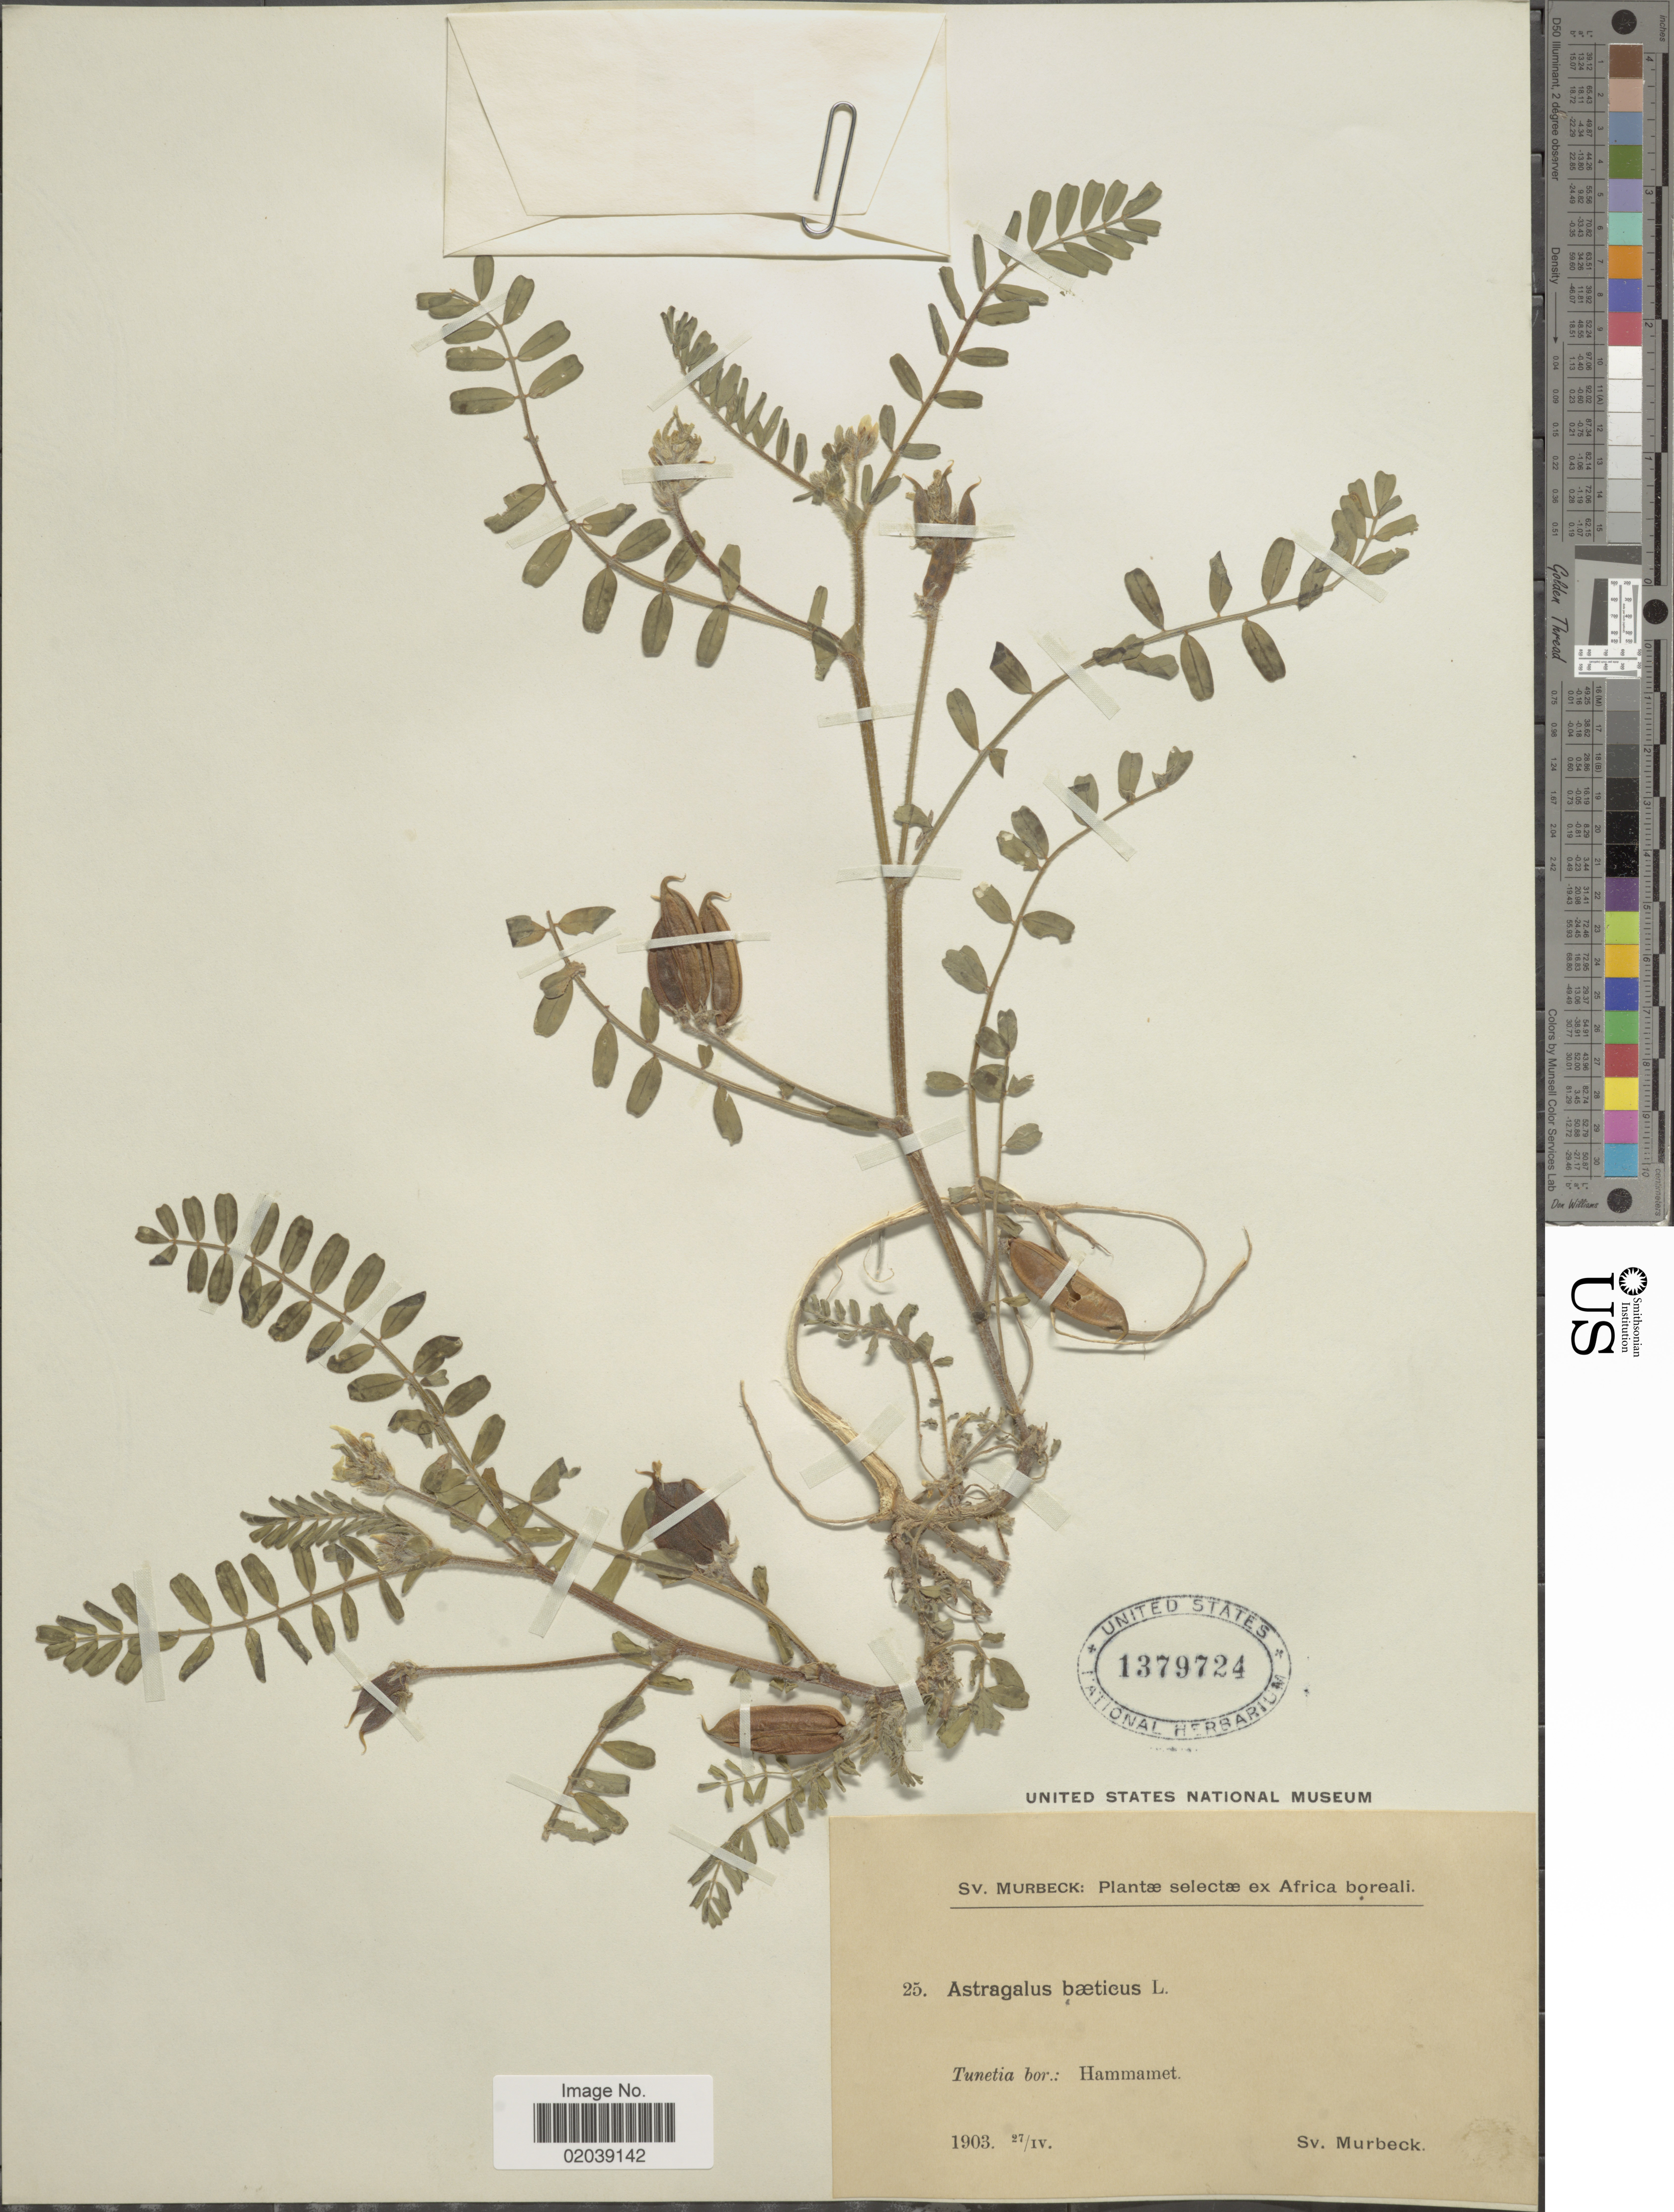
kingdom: Plantae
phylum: Tracheophyta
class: Magnoliopsida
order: Fabales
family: Fabaceae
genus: Astragalus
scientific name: Astragalus baeticus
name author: L.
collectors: S. S. Murbeck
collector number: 25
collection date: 1903-04-27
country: Tunisia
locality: Tunetia bor.: Hammamet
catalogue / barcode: US 1379724